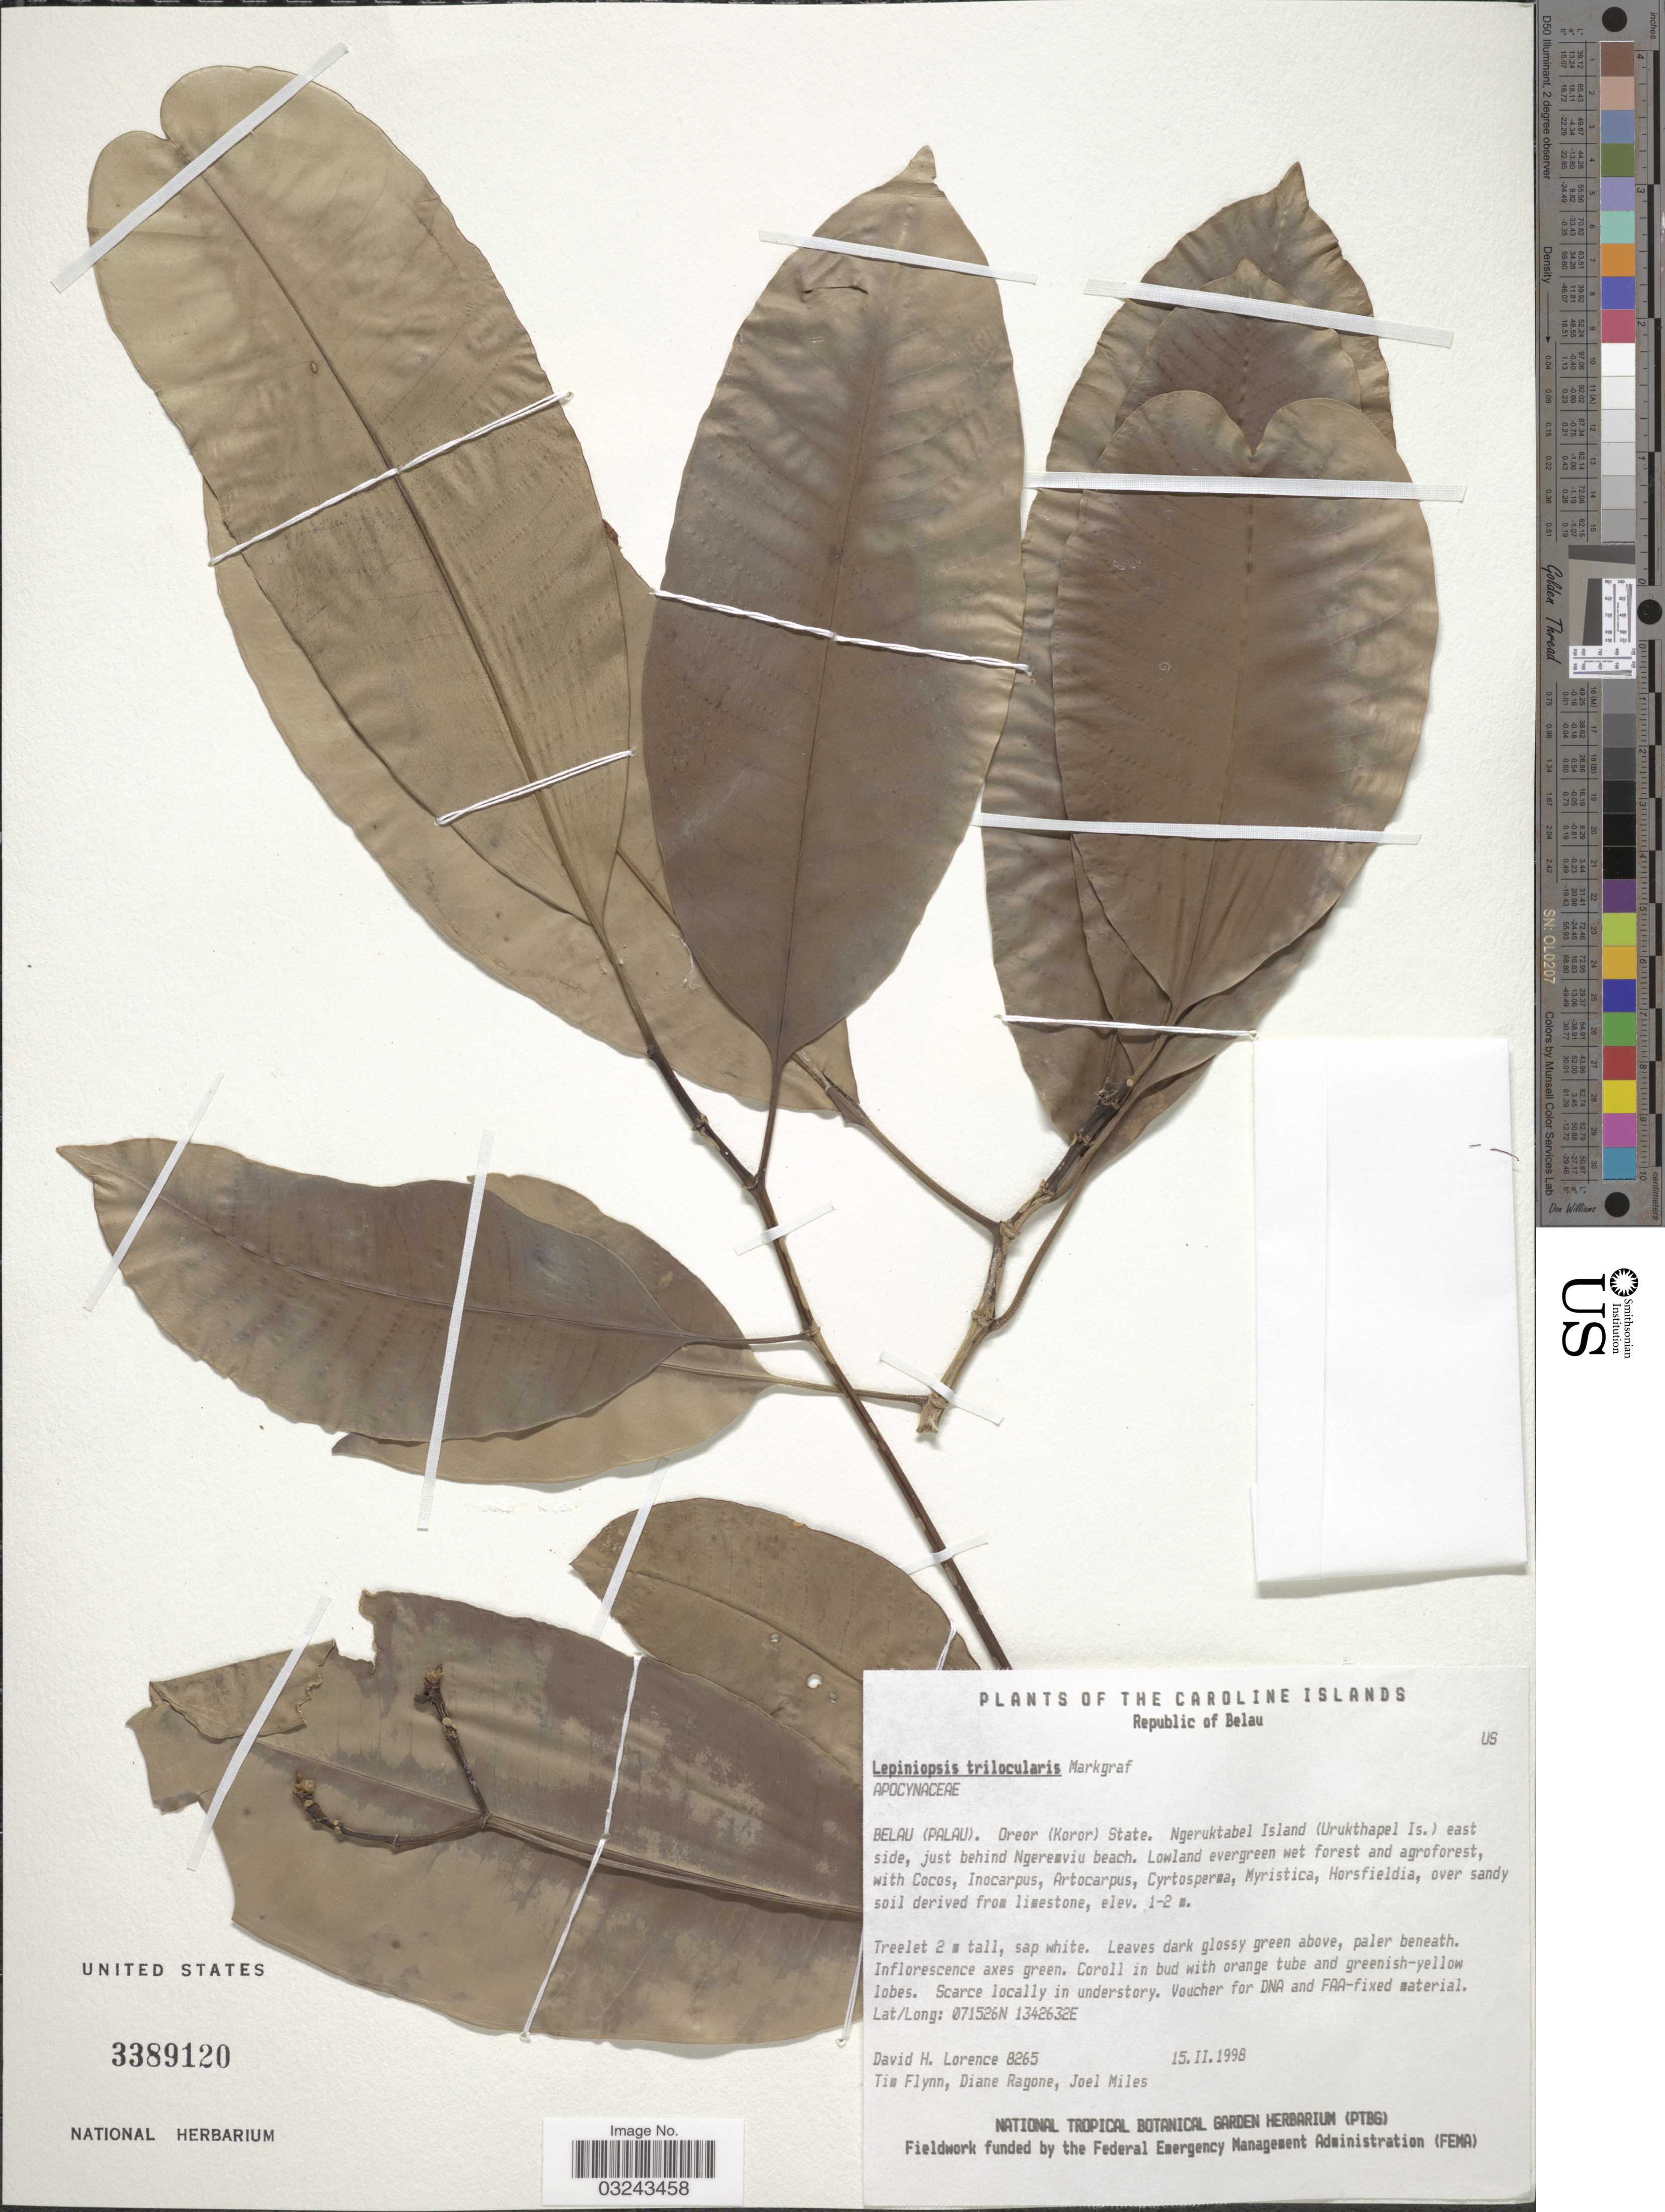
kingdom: Plantae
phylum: Tracheophyta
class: Magnoliopsida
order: Gentianales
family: Apocynaceae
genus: Lepiniopsis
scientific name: Lepiniopsis trilocularis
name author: Markgr.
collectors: D. Lorence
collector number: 8265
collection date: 1998-02-15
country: Palau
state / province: Koror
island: Ngeruktabel [Urukthapel]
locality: Belau (Palau), Oreor (Koror) State, Ngeruktabel Island (Urukthapel Is.) east side, just behind Ngeremviu beach.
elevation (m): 1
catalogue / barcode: US 3389120